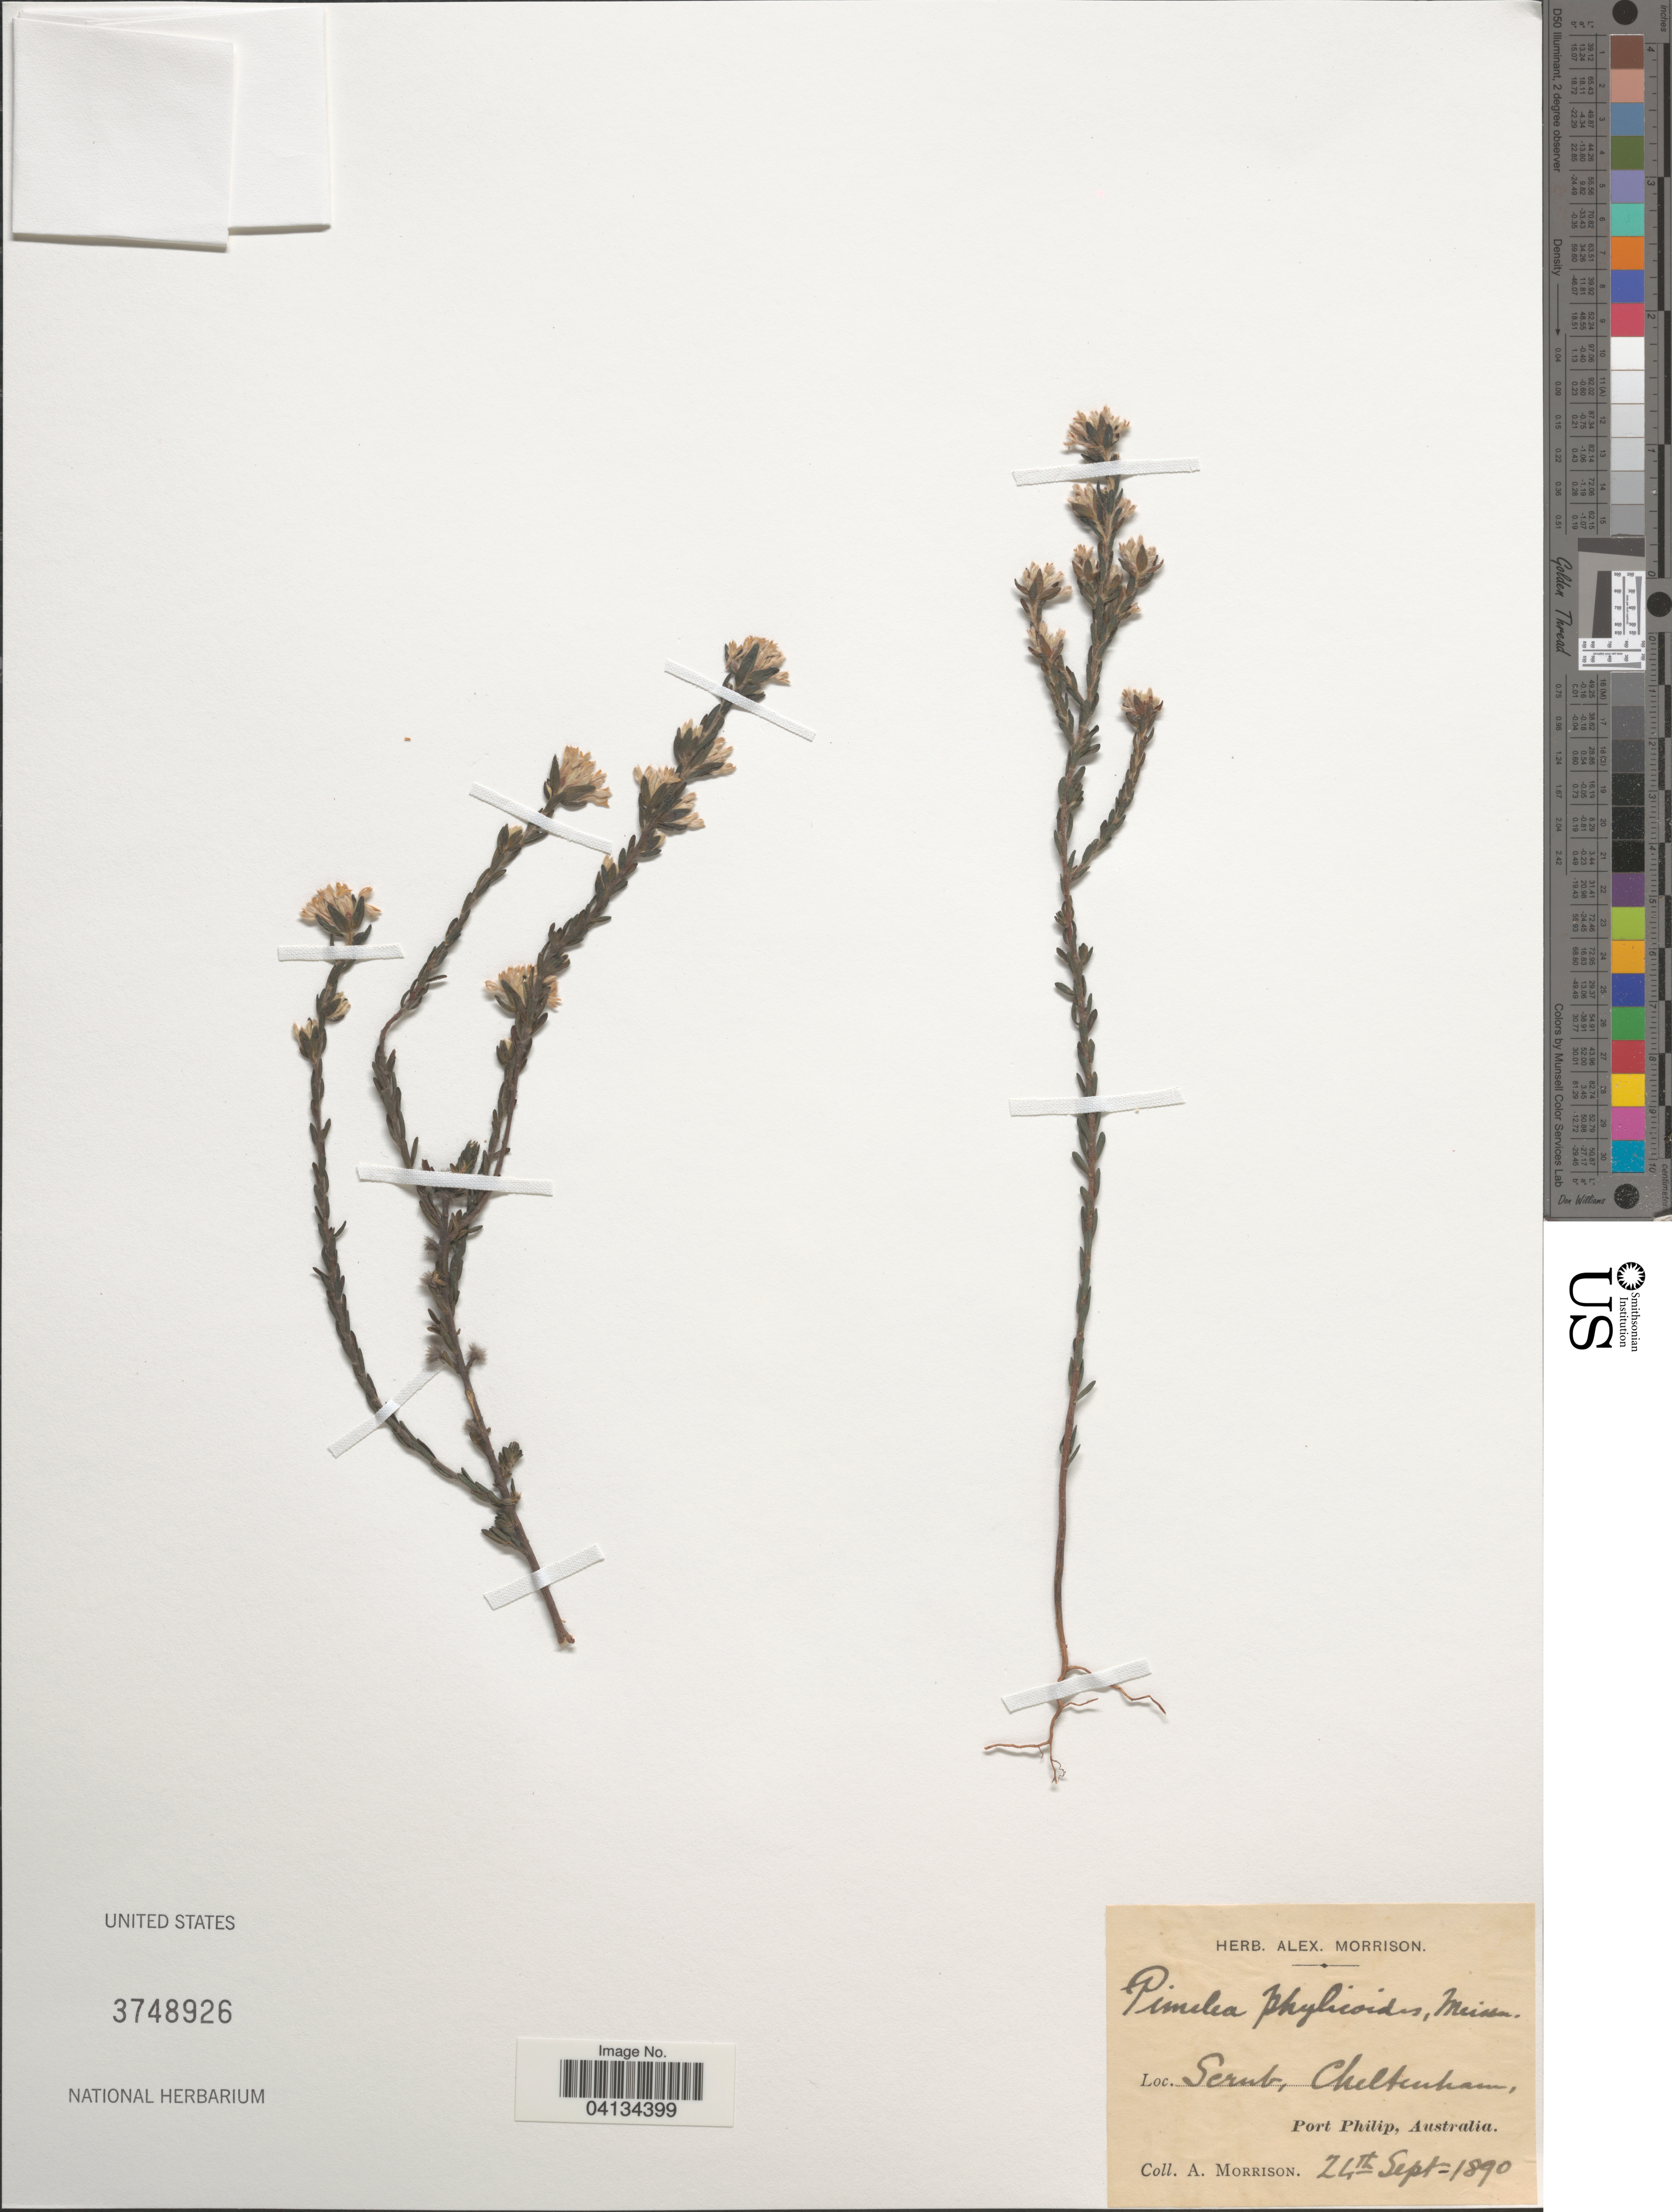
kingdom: Plantae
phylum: Tracheophyta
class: Magnoliopsida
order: Malvales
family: Thymelaeaceae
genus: Pimelea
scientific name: Pimelea phylicoides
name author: Meisn.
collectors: A. Morrison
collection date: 1890-09-24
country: Australia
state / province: Victoria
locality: Scrub. Cheltenham, Port Philip.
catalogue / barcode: US 3748926